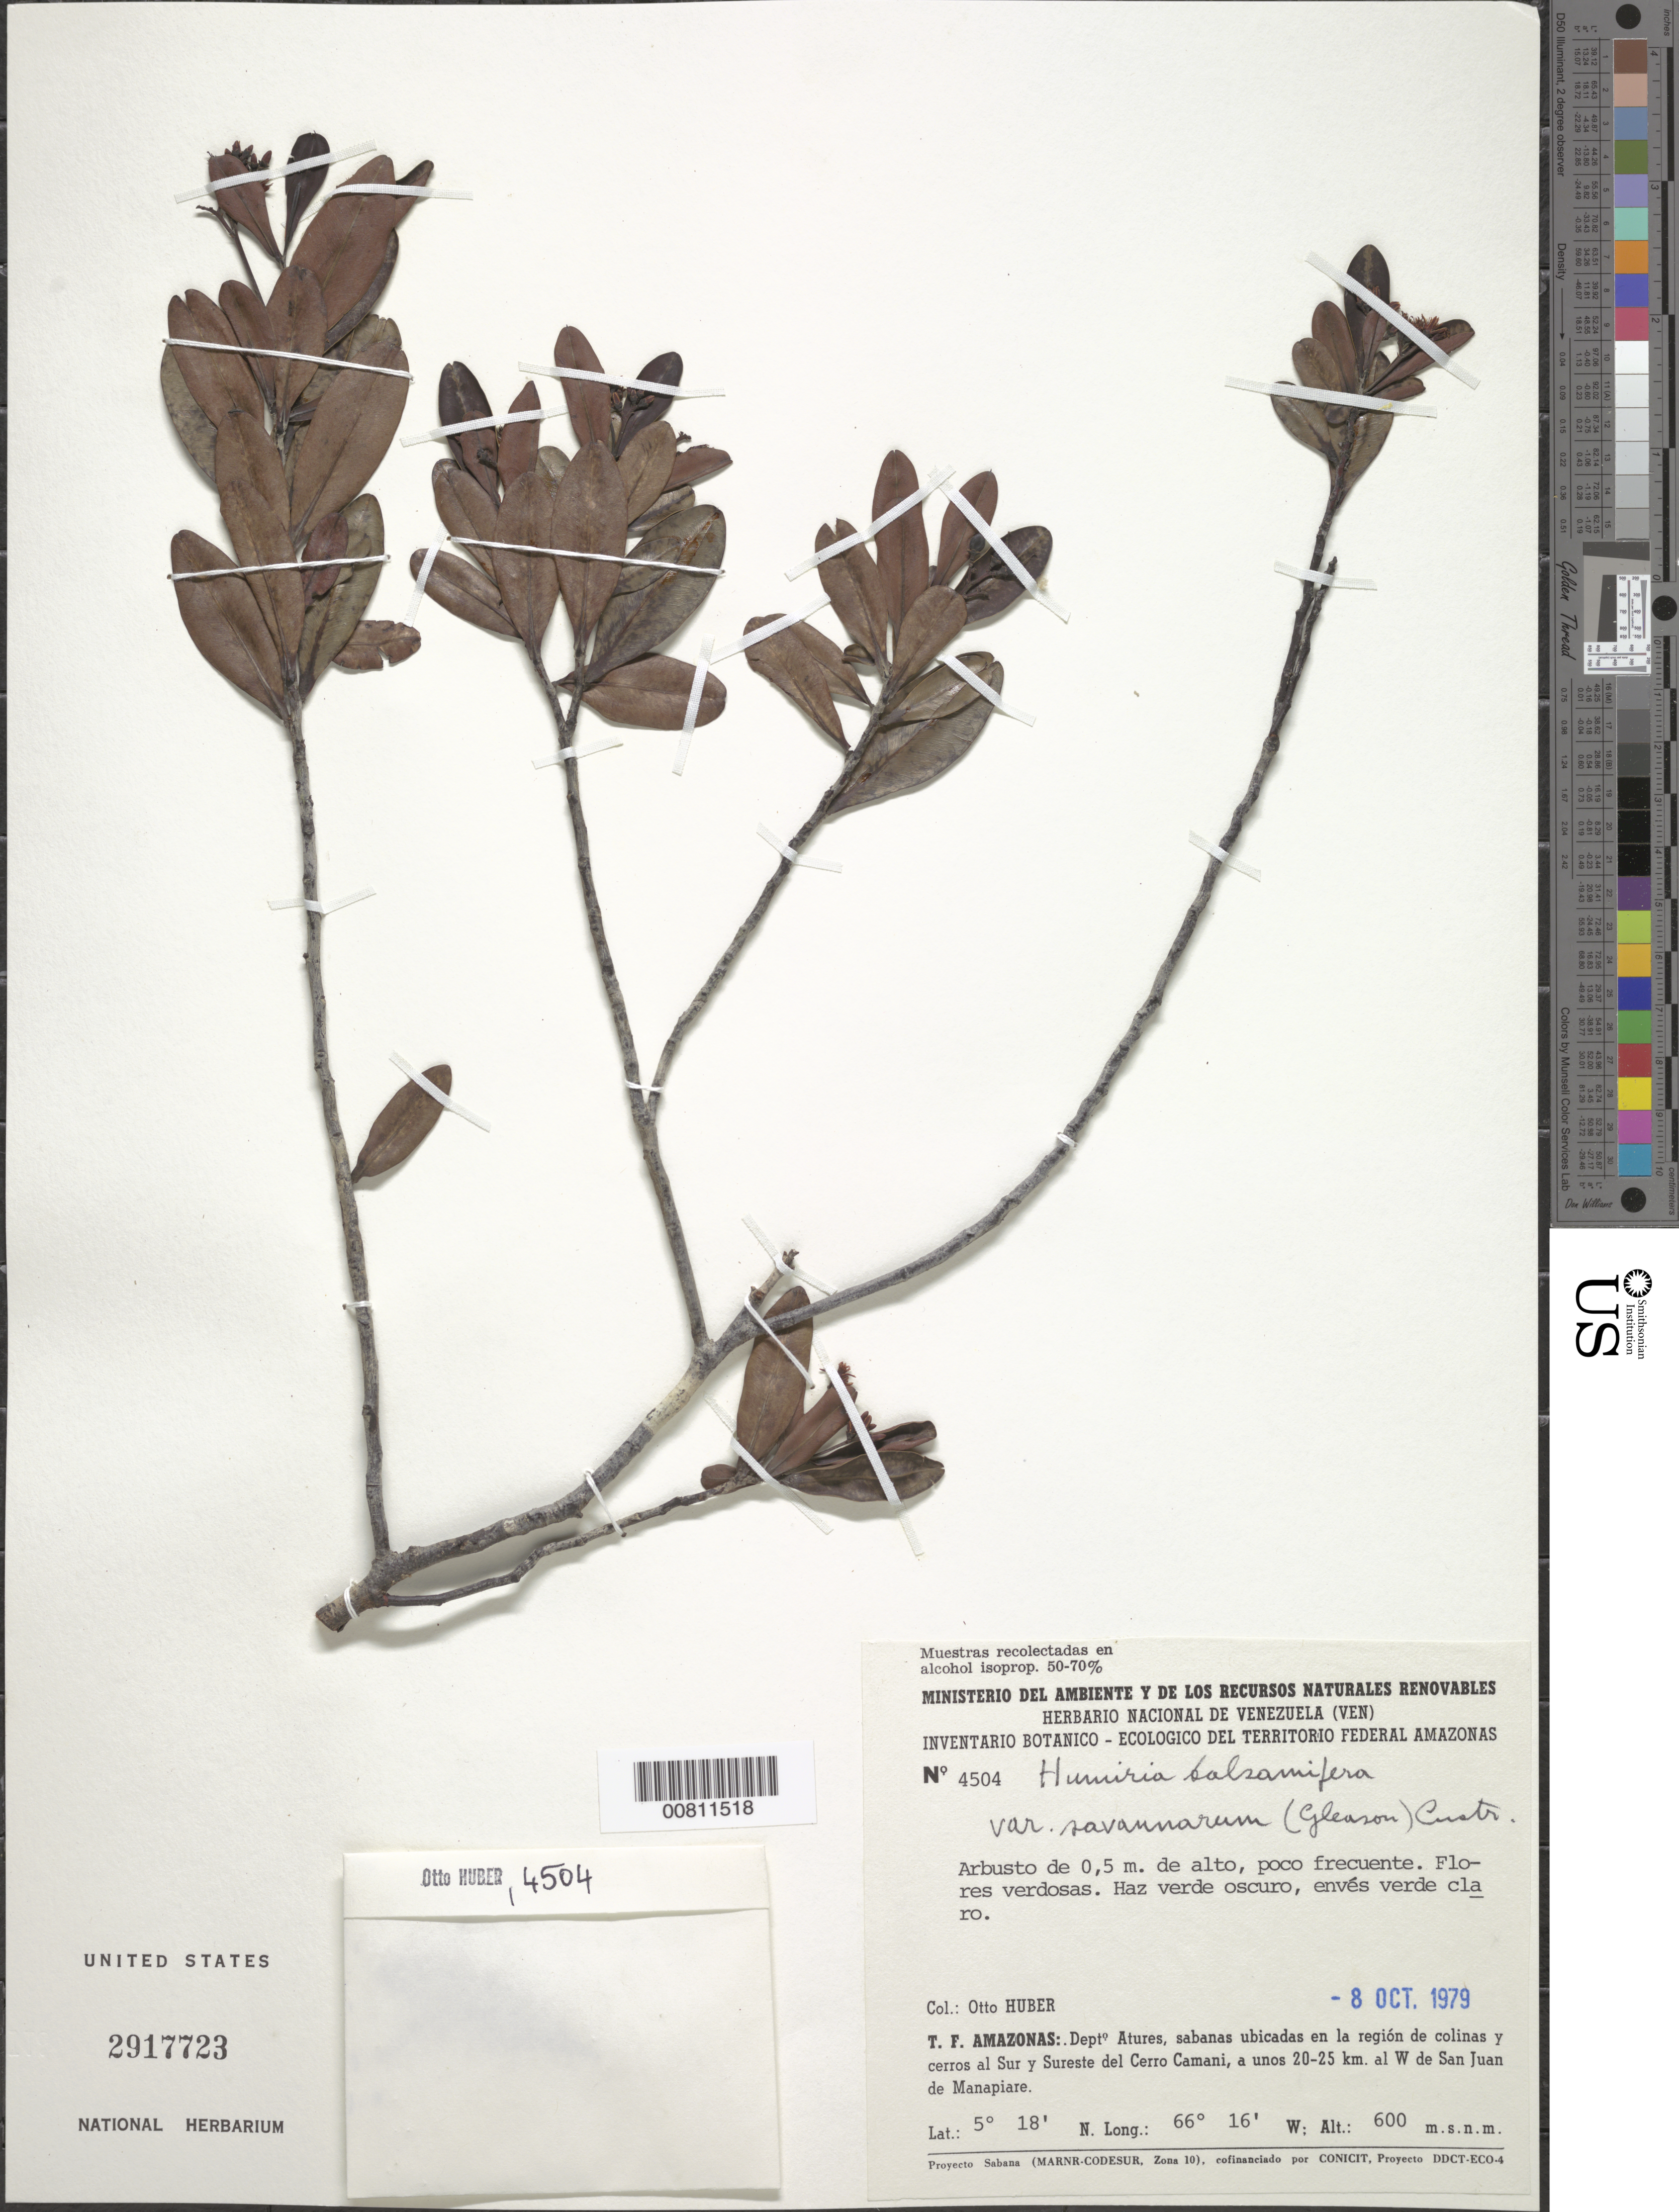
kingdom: Plantae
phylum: Tracheophyta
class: Magnoliopsida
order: Malpighiales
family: Humiriaceae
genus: Humiria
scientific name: Humiria balsamifera var. savannarum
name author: (Gleason) Cuatrec.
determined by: Cuatrecasas, J.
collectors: O. Huber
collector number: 4504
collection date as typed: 8-Oct-79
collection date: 1979-10-08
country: Venezuela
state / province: Amazonas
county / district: Atures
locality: Cerro Camani, S & SE del cerro, 20-25 km W de San Juan de Manapiare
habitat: Sabanas ubicadas en la región de colinas y cerros al S y SE del cerro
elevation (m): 600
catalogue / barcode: US 2917723